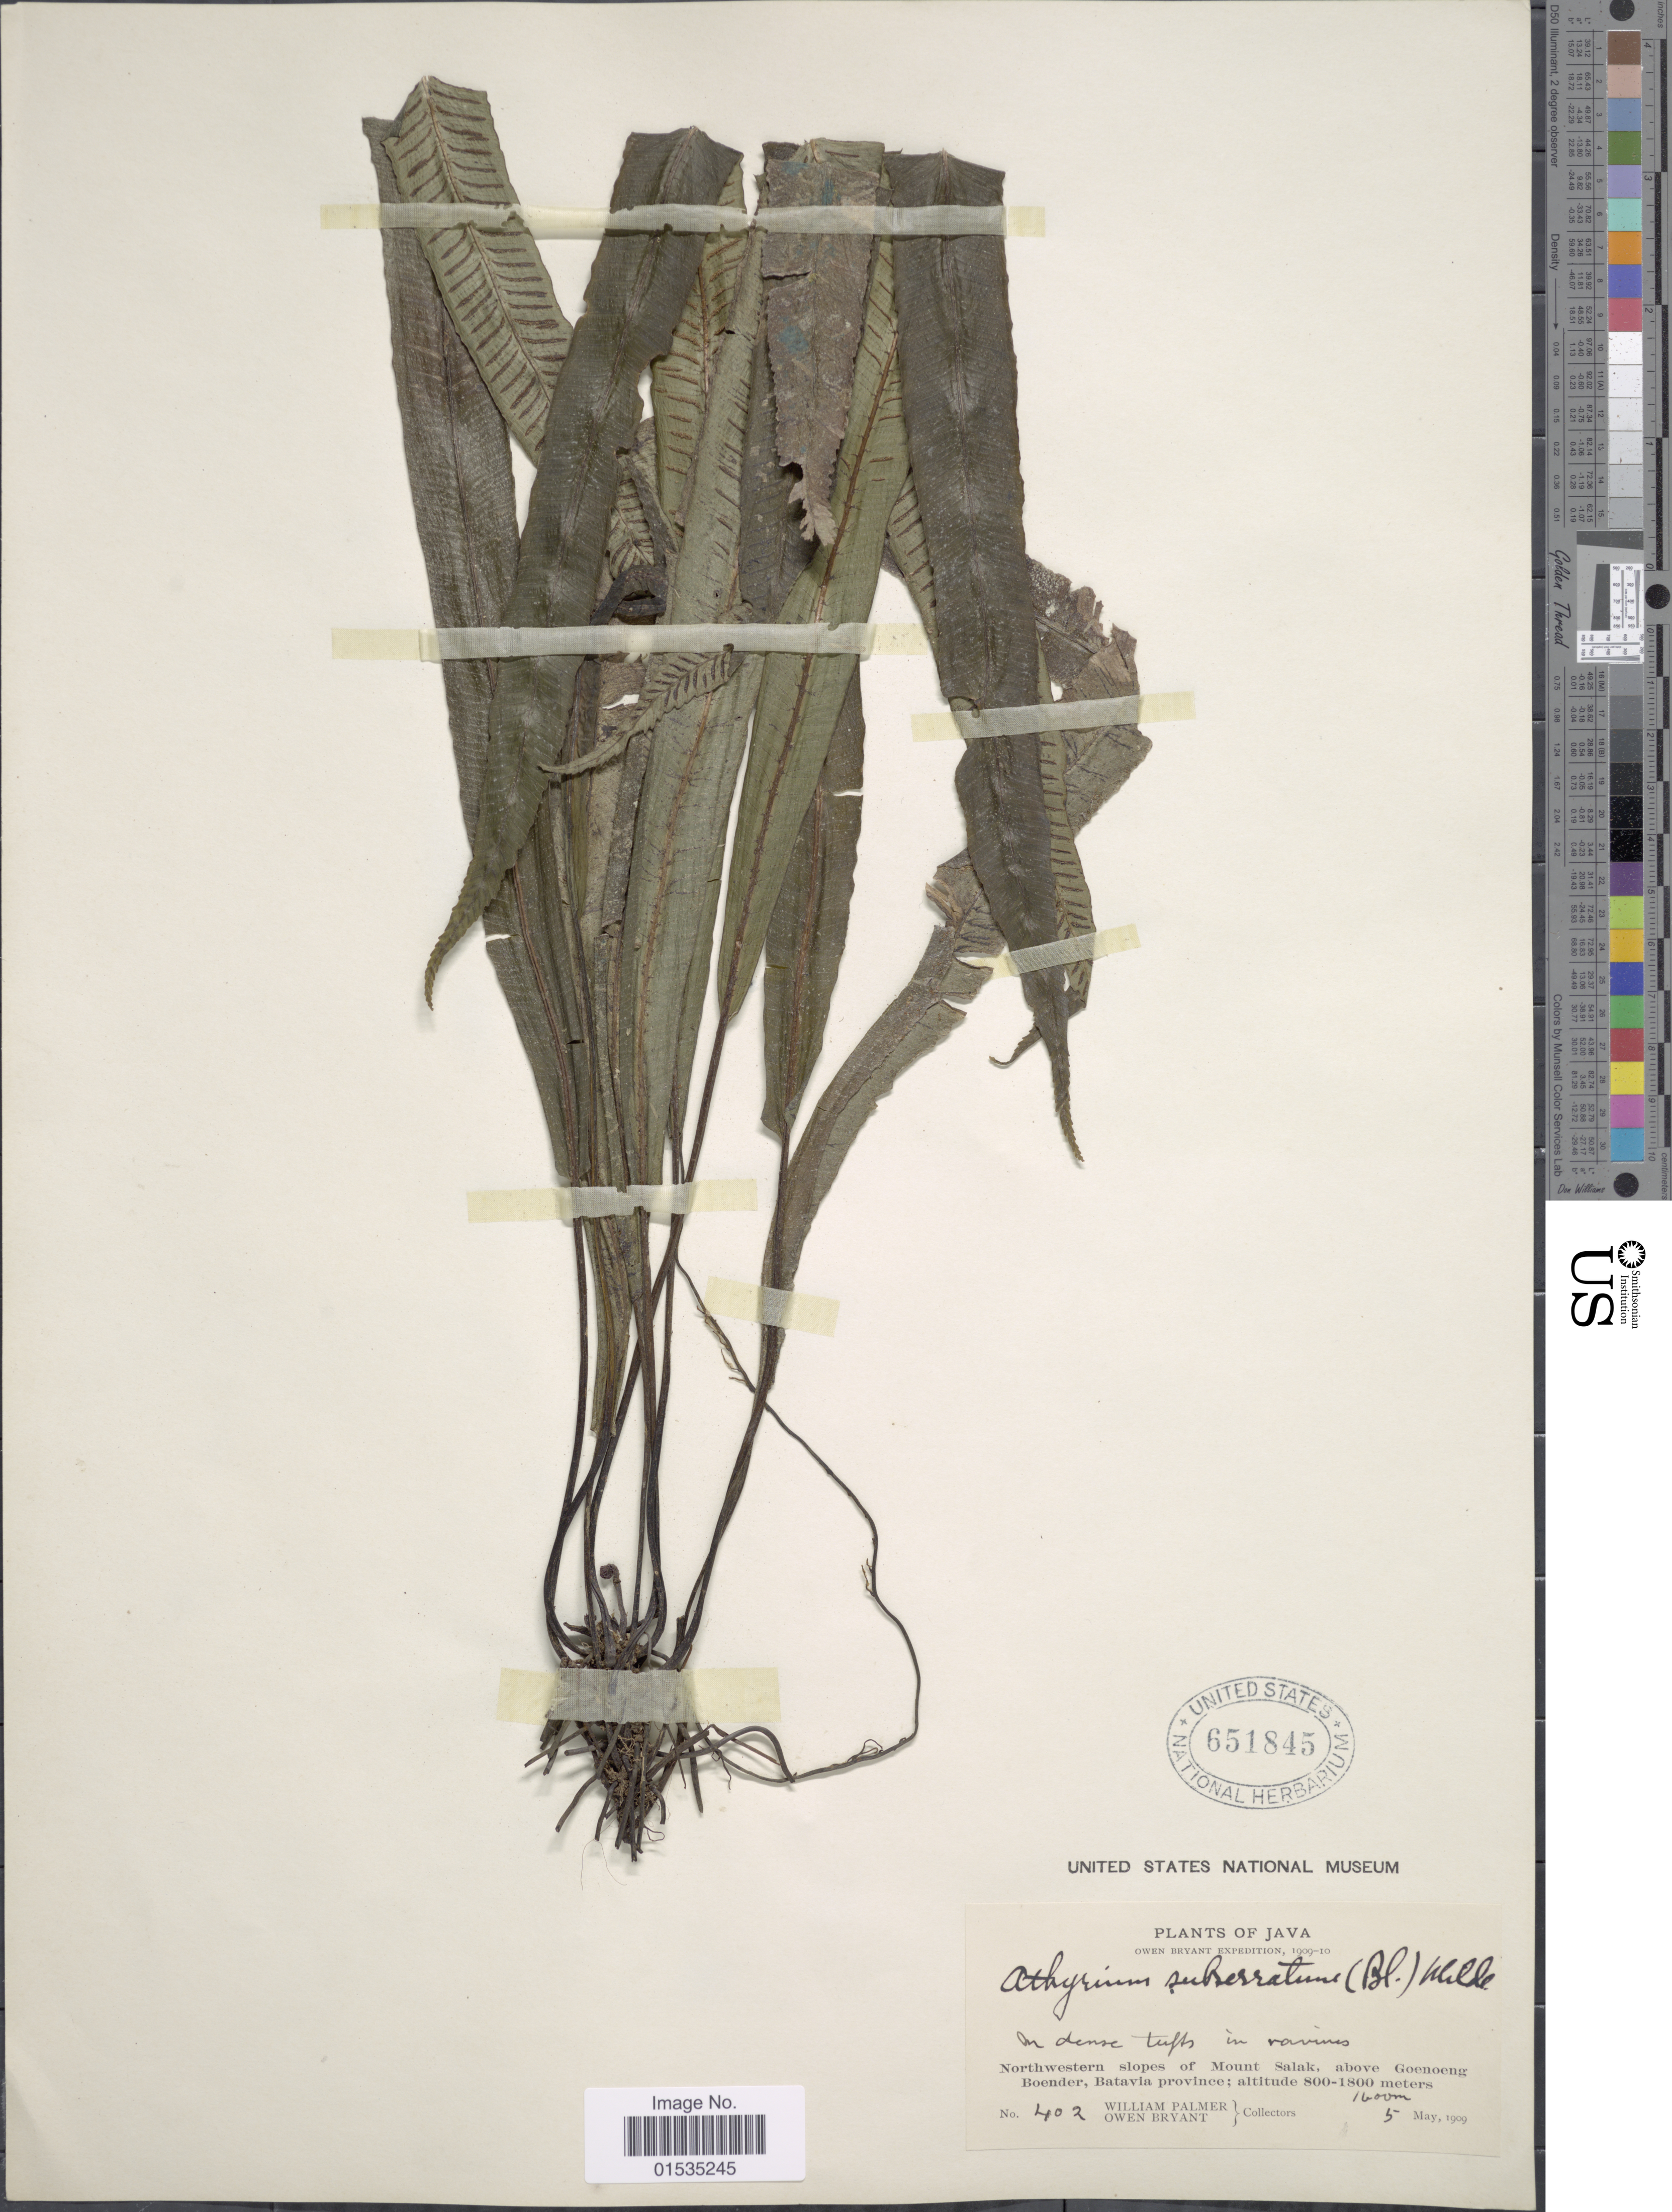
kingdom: Plantae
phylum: Tracheophyta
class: Polypodiopsida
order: Polypodiales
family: Athyriaceae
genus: Diplazium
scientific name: Diplazium subserratum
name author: (Blume) T. Moore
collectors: W. Palmer & O. Bryant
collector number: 402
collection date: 1909-05-05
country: Indonesia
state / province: Java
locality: Northwestern slopes of Mount Salak, above Goenoeng Boender, Batavia province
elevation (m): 1600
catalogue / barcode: US 651845